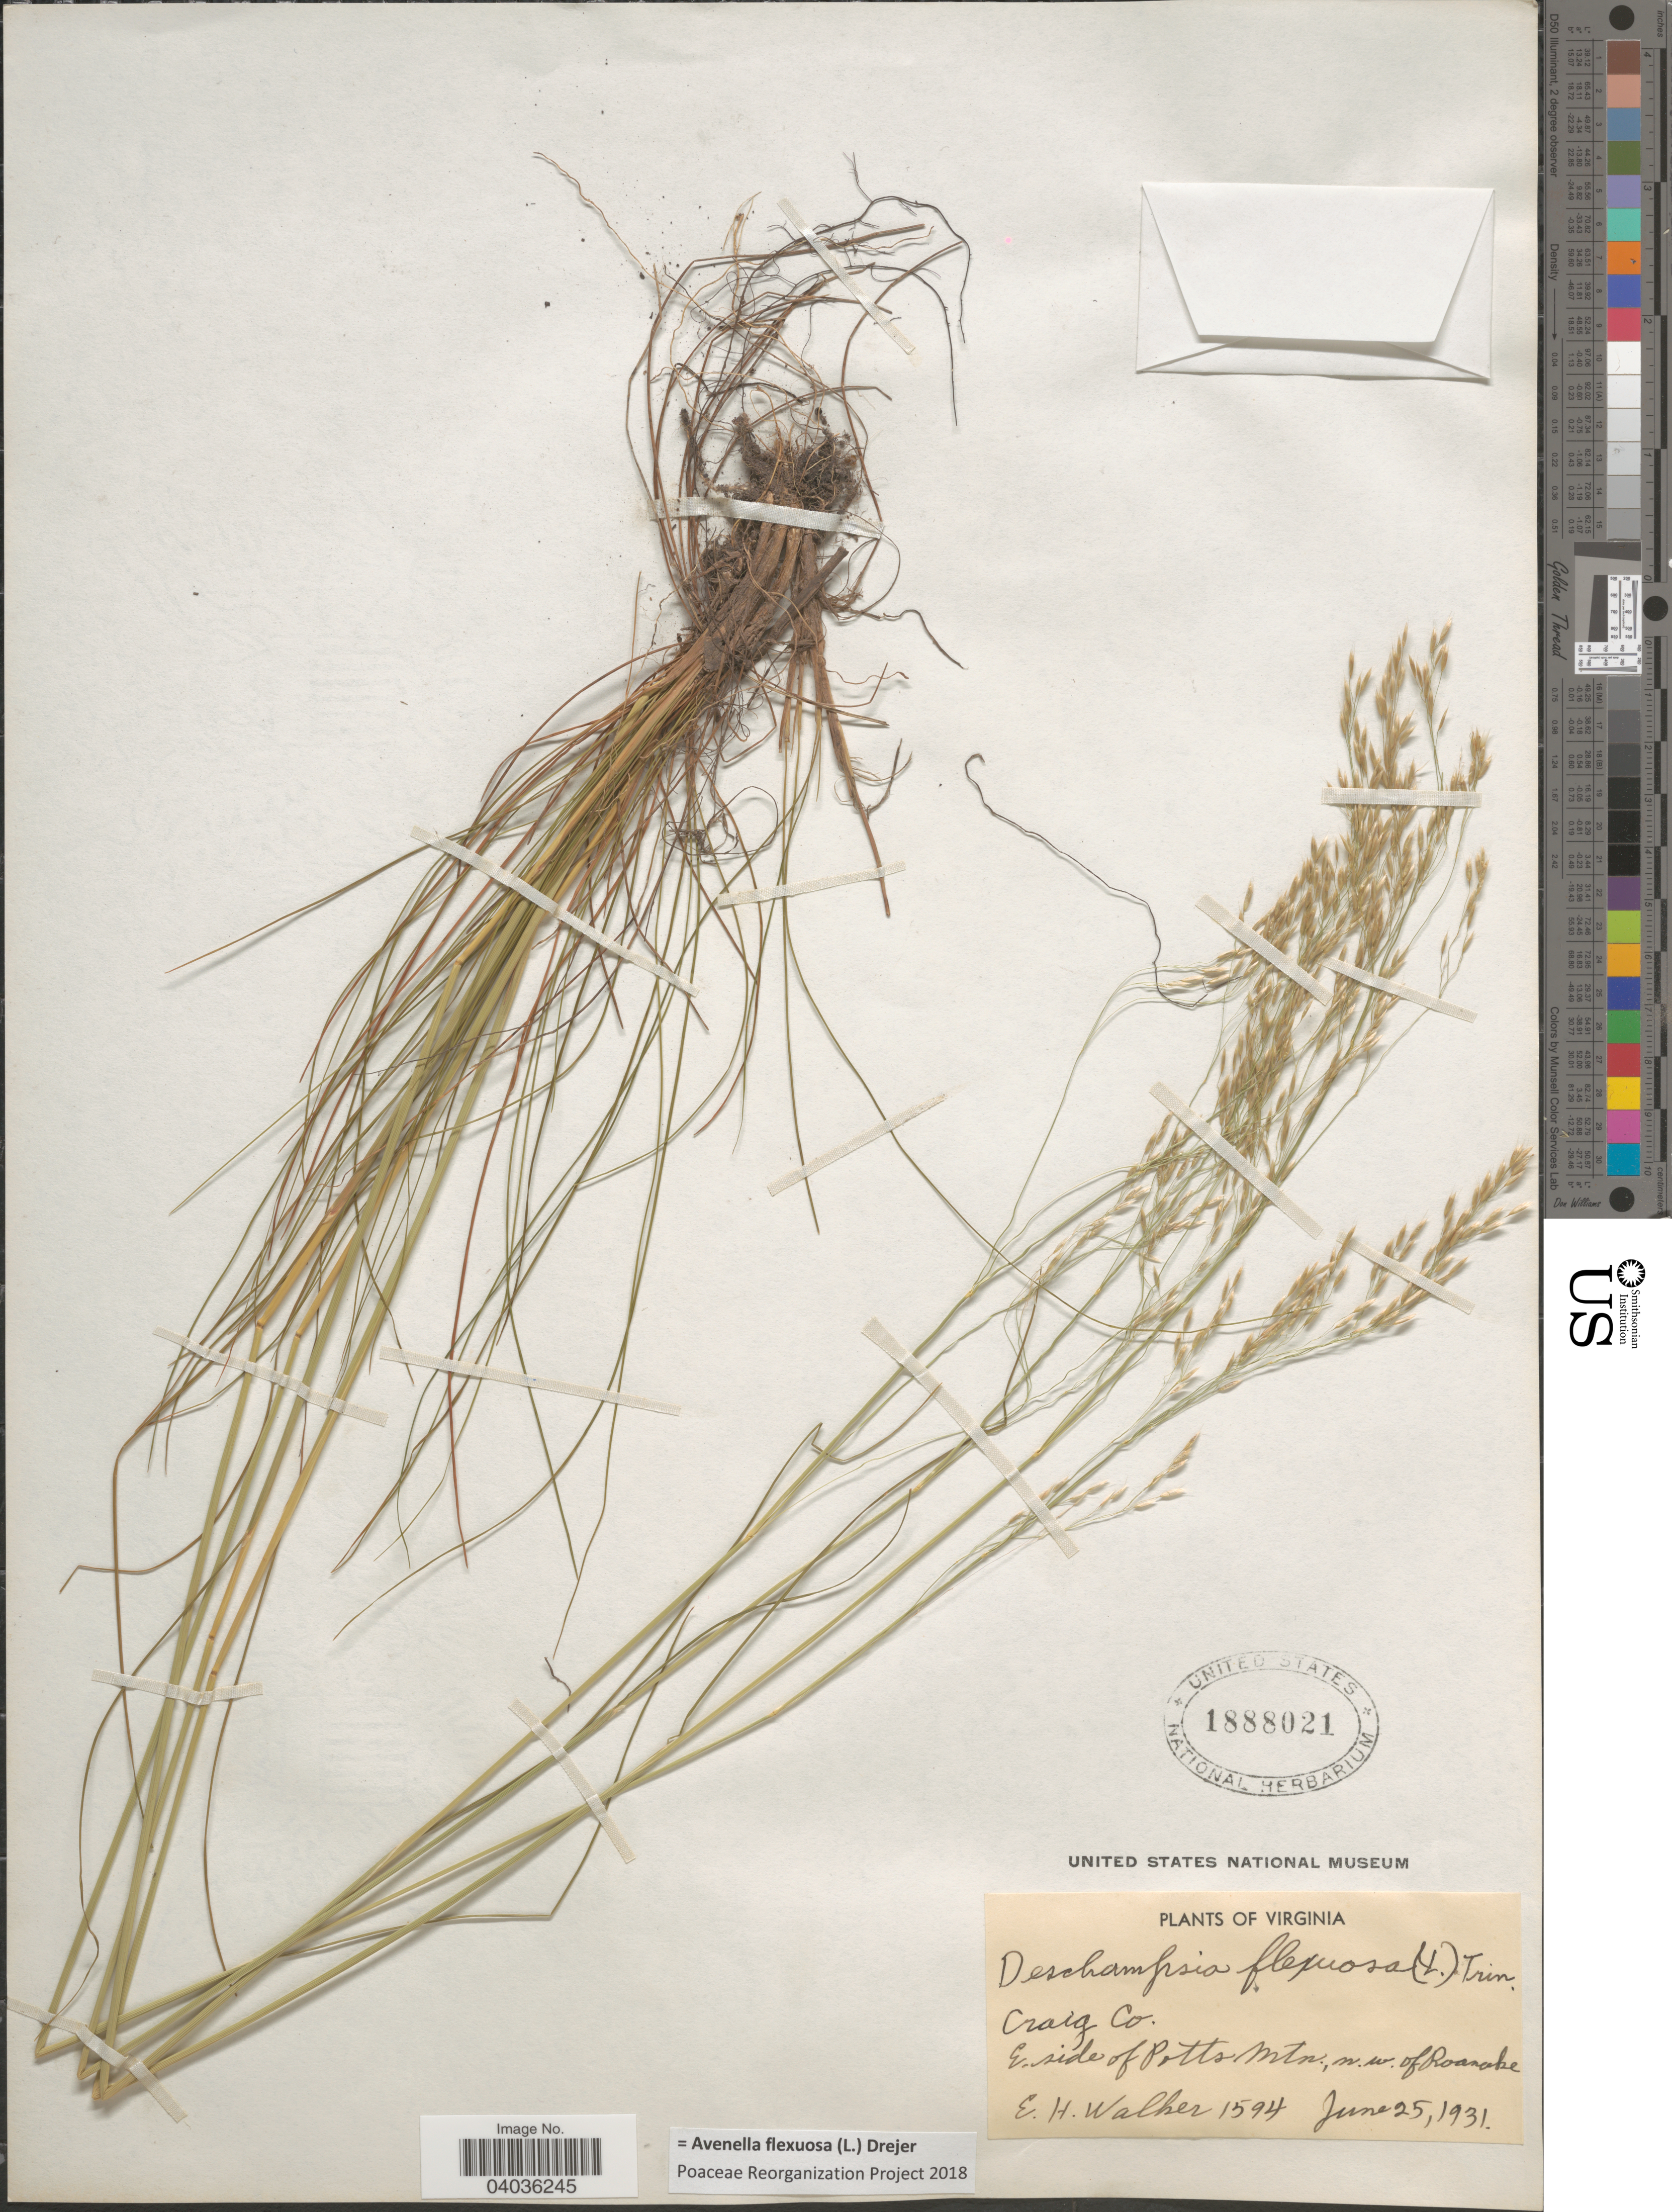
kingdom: Plantae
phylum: Tracheophyta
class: Liliopsida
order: Poales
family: Poaceae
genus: Avenella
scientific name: Avenella flexuosa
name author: (L.) Drejer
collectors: E. H. Walker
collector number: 1594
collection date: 1931-06-25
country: United States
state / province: Virginia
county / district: Craig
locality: Craig Co. E. side of Potts Mtn., n.w. of Roanoke.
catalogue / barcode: US 1888021